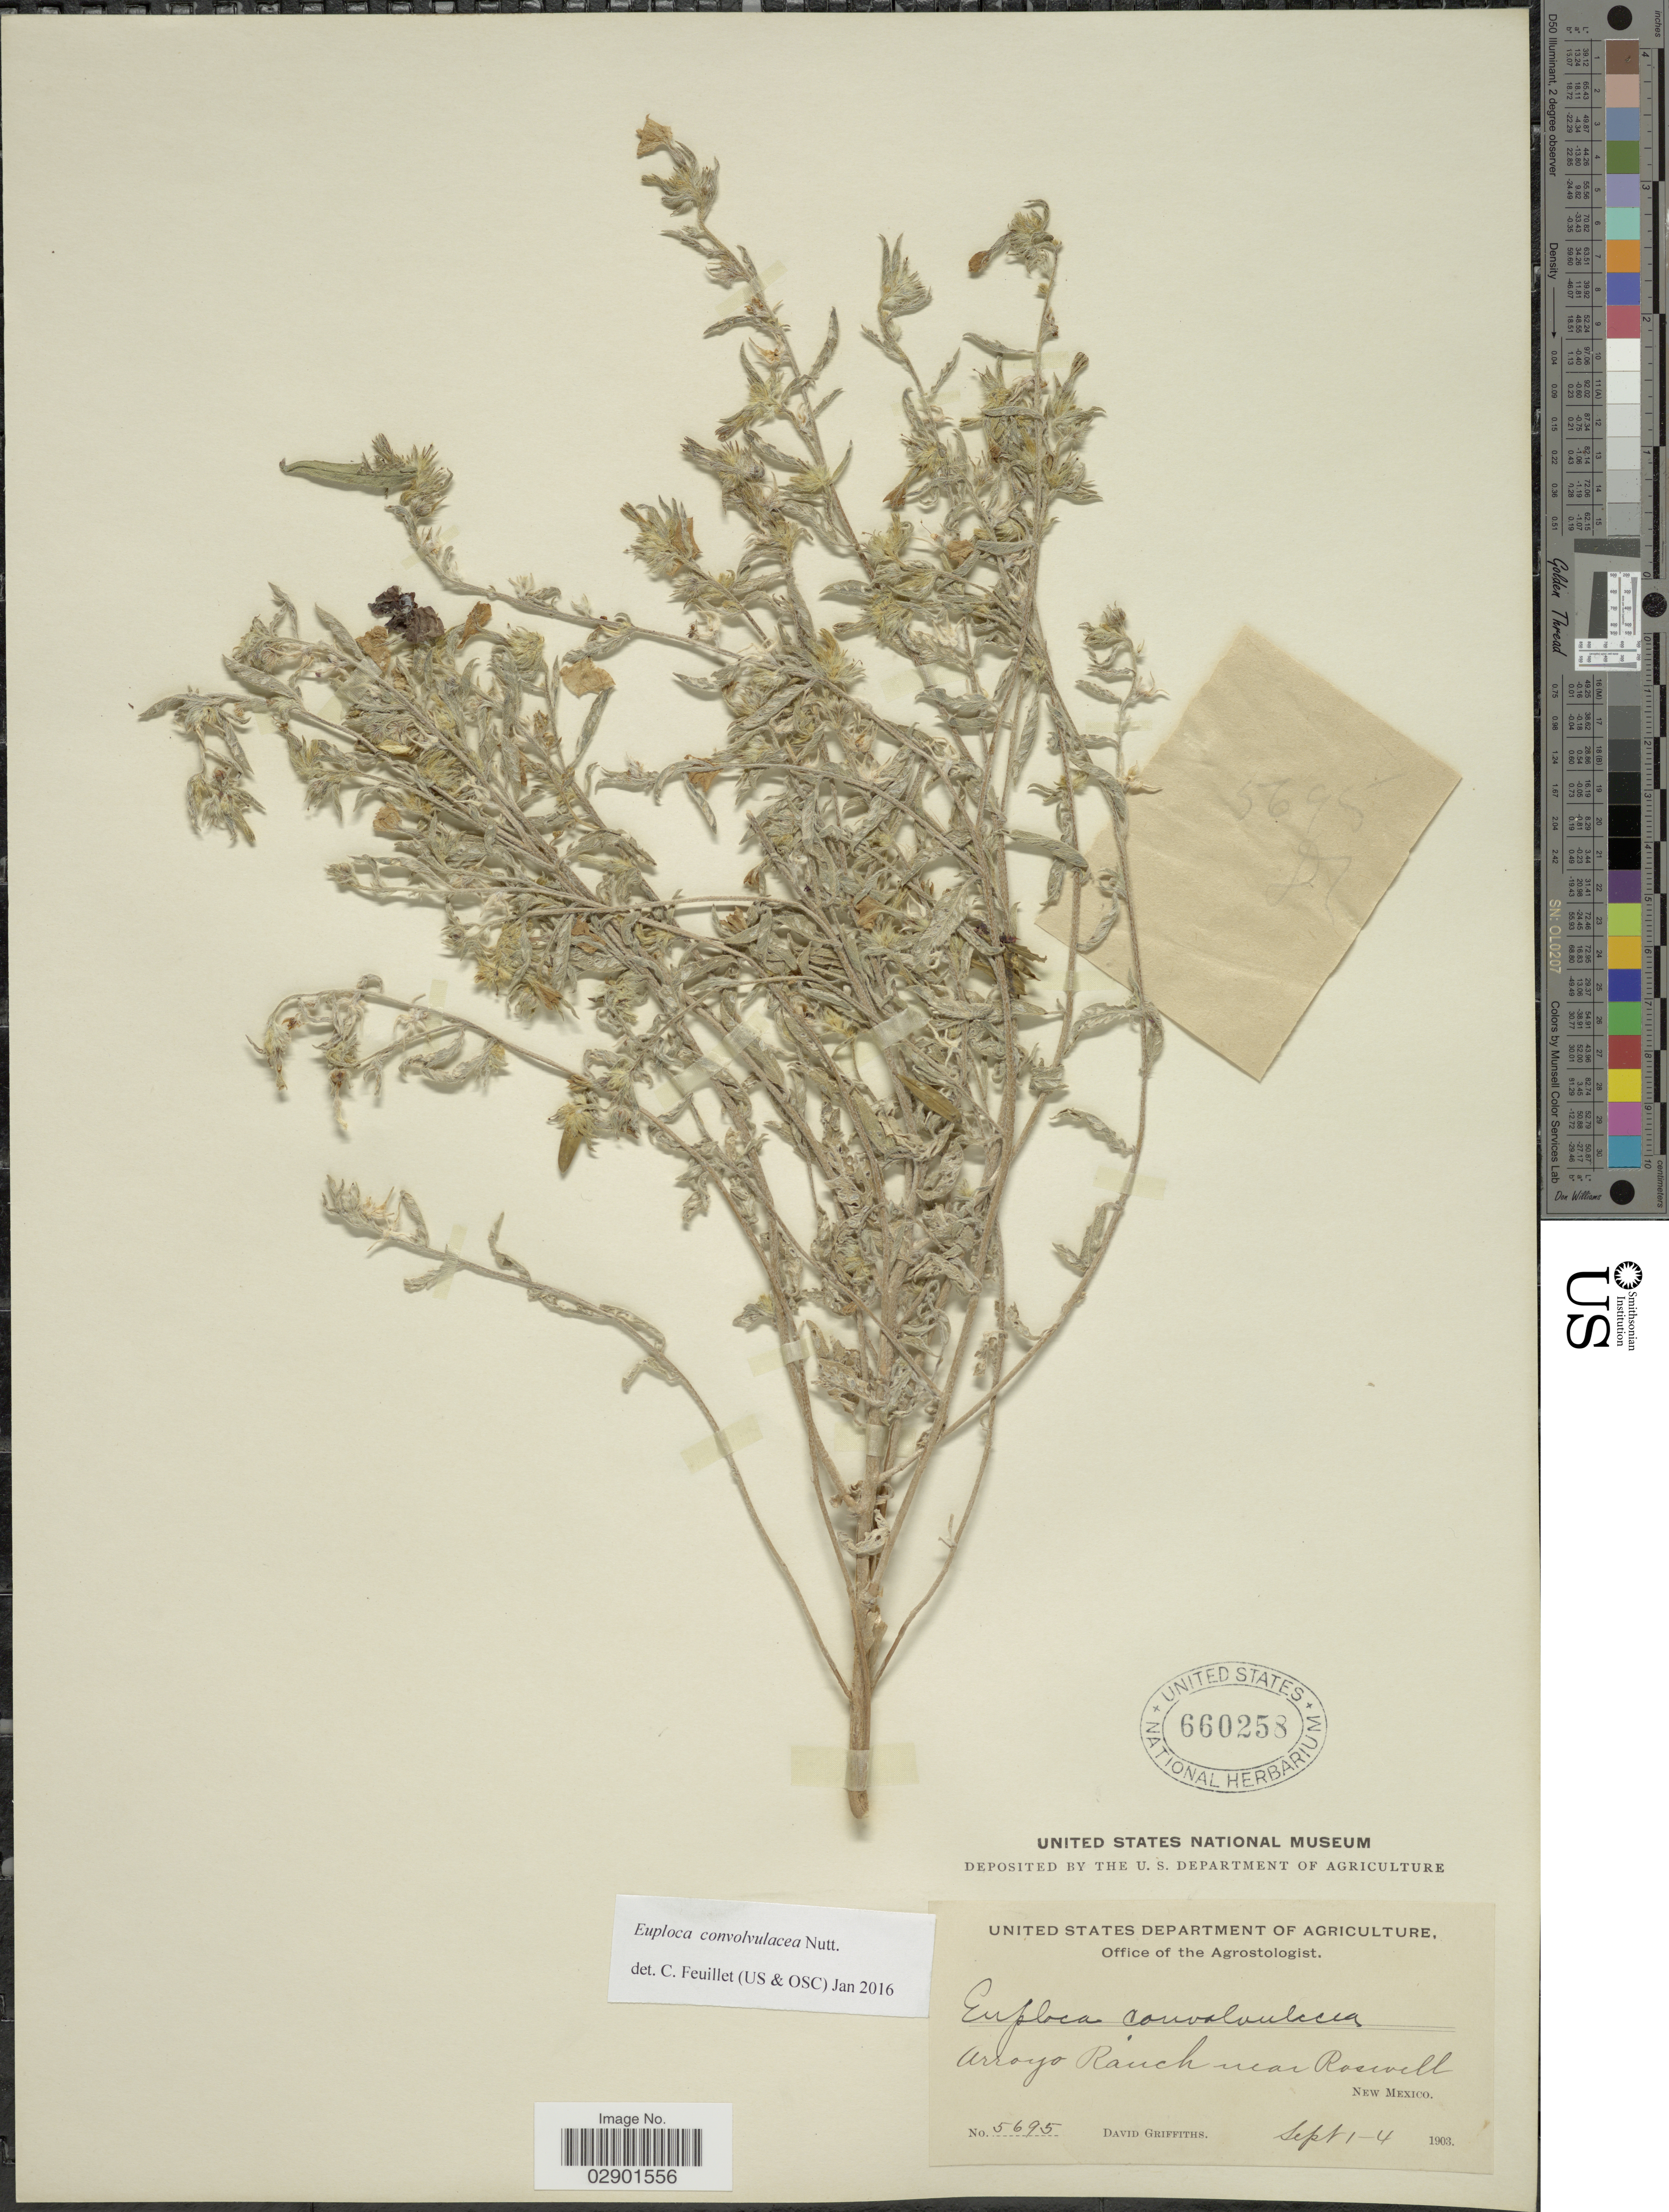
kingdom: Plantae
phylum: Tracheophyta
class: Magnoliopsida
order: Boraginales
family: Heliotropiaceae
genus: Euploca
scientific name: Euploca convolvulacea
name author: Nutt.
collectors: D. Griffiths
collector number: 5695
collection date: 1903-09-01/1903-09-04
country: United States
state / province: New Mexico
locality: Arroyo Ranch near Rosewell.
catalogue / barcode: US 660258